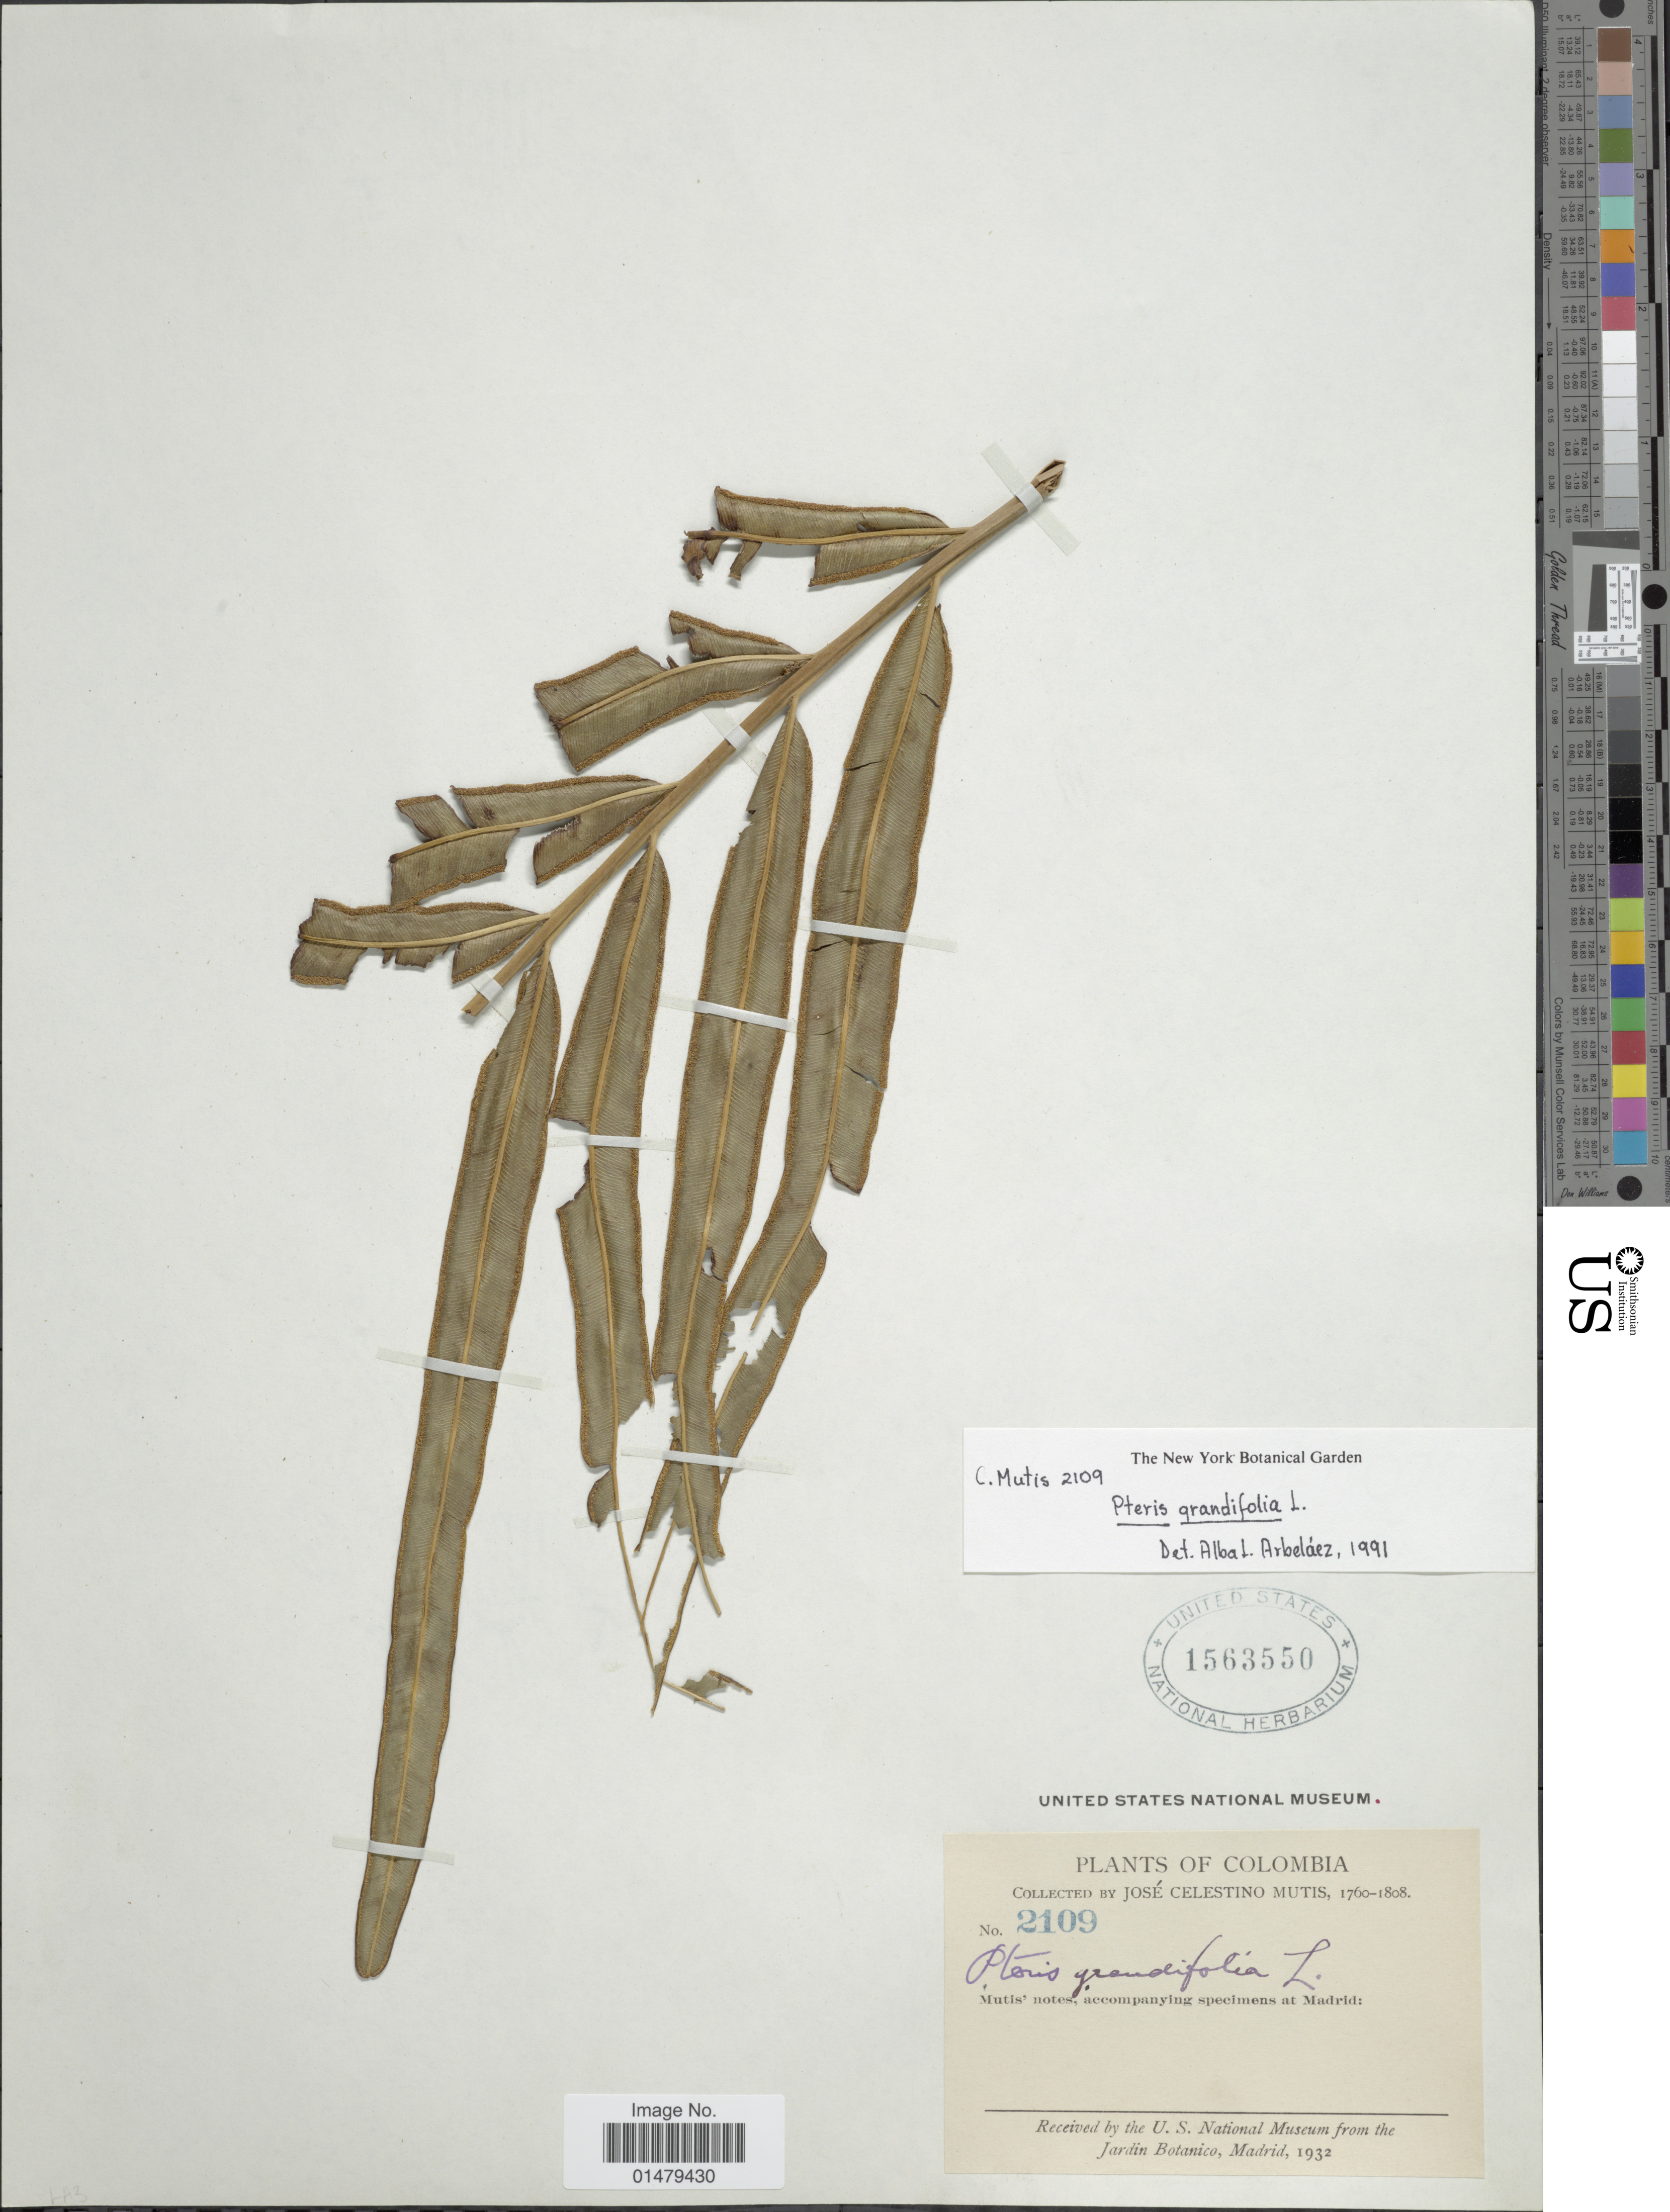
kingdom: Plantae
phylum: Tracheophyta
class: Polypodiopsida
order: Polypodiales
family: Pteridaceae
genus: Pteris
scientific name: Pteris grandifolia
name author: L.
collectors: J. C. B. Mutis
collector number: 2109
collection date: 1760/1808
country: Colombia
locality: Mutis' notes, accompananying specimens at Madrid.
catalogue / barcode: US 1563550